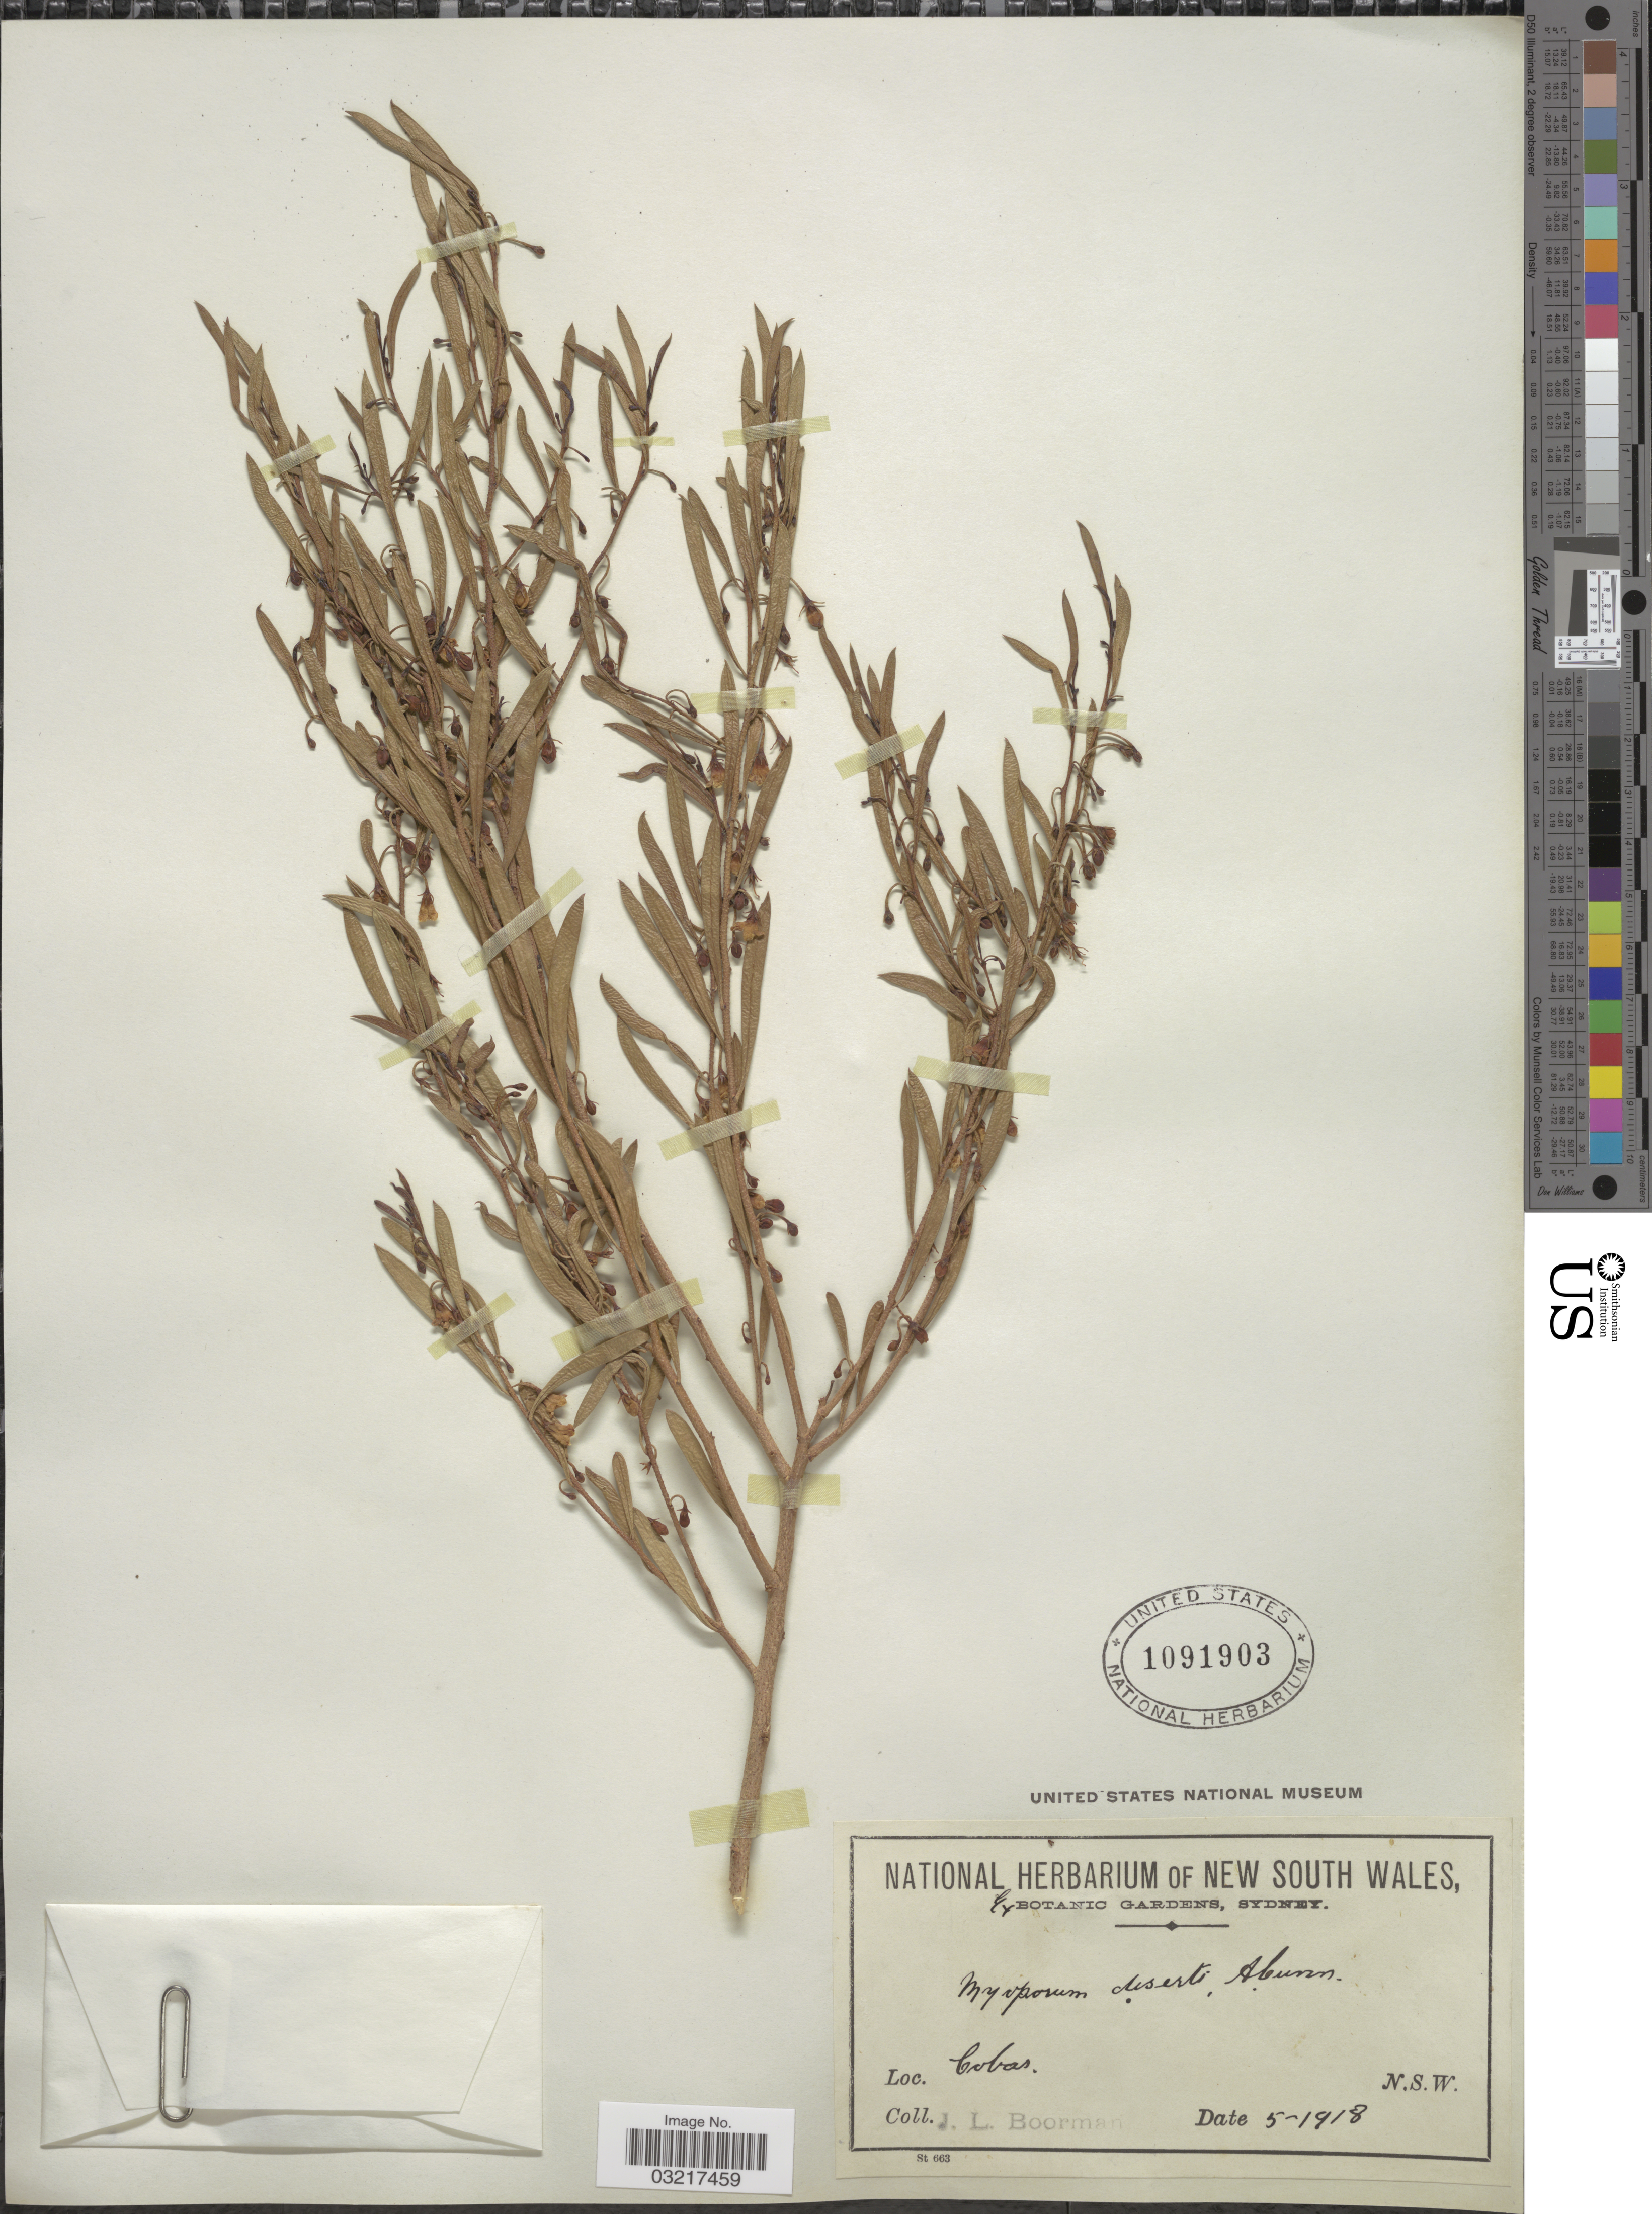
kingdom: Plantae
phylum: Tracheophyta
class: Magnoliopsida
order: Lamiales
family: Scrophulariaceae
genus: Eremophila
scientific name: Eremophila deserti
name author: Chinnock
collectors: J. Boorman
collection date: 1918-05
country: Australia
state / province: New South Wales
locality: Cobas.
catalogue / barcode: US 1091903